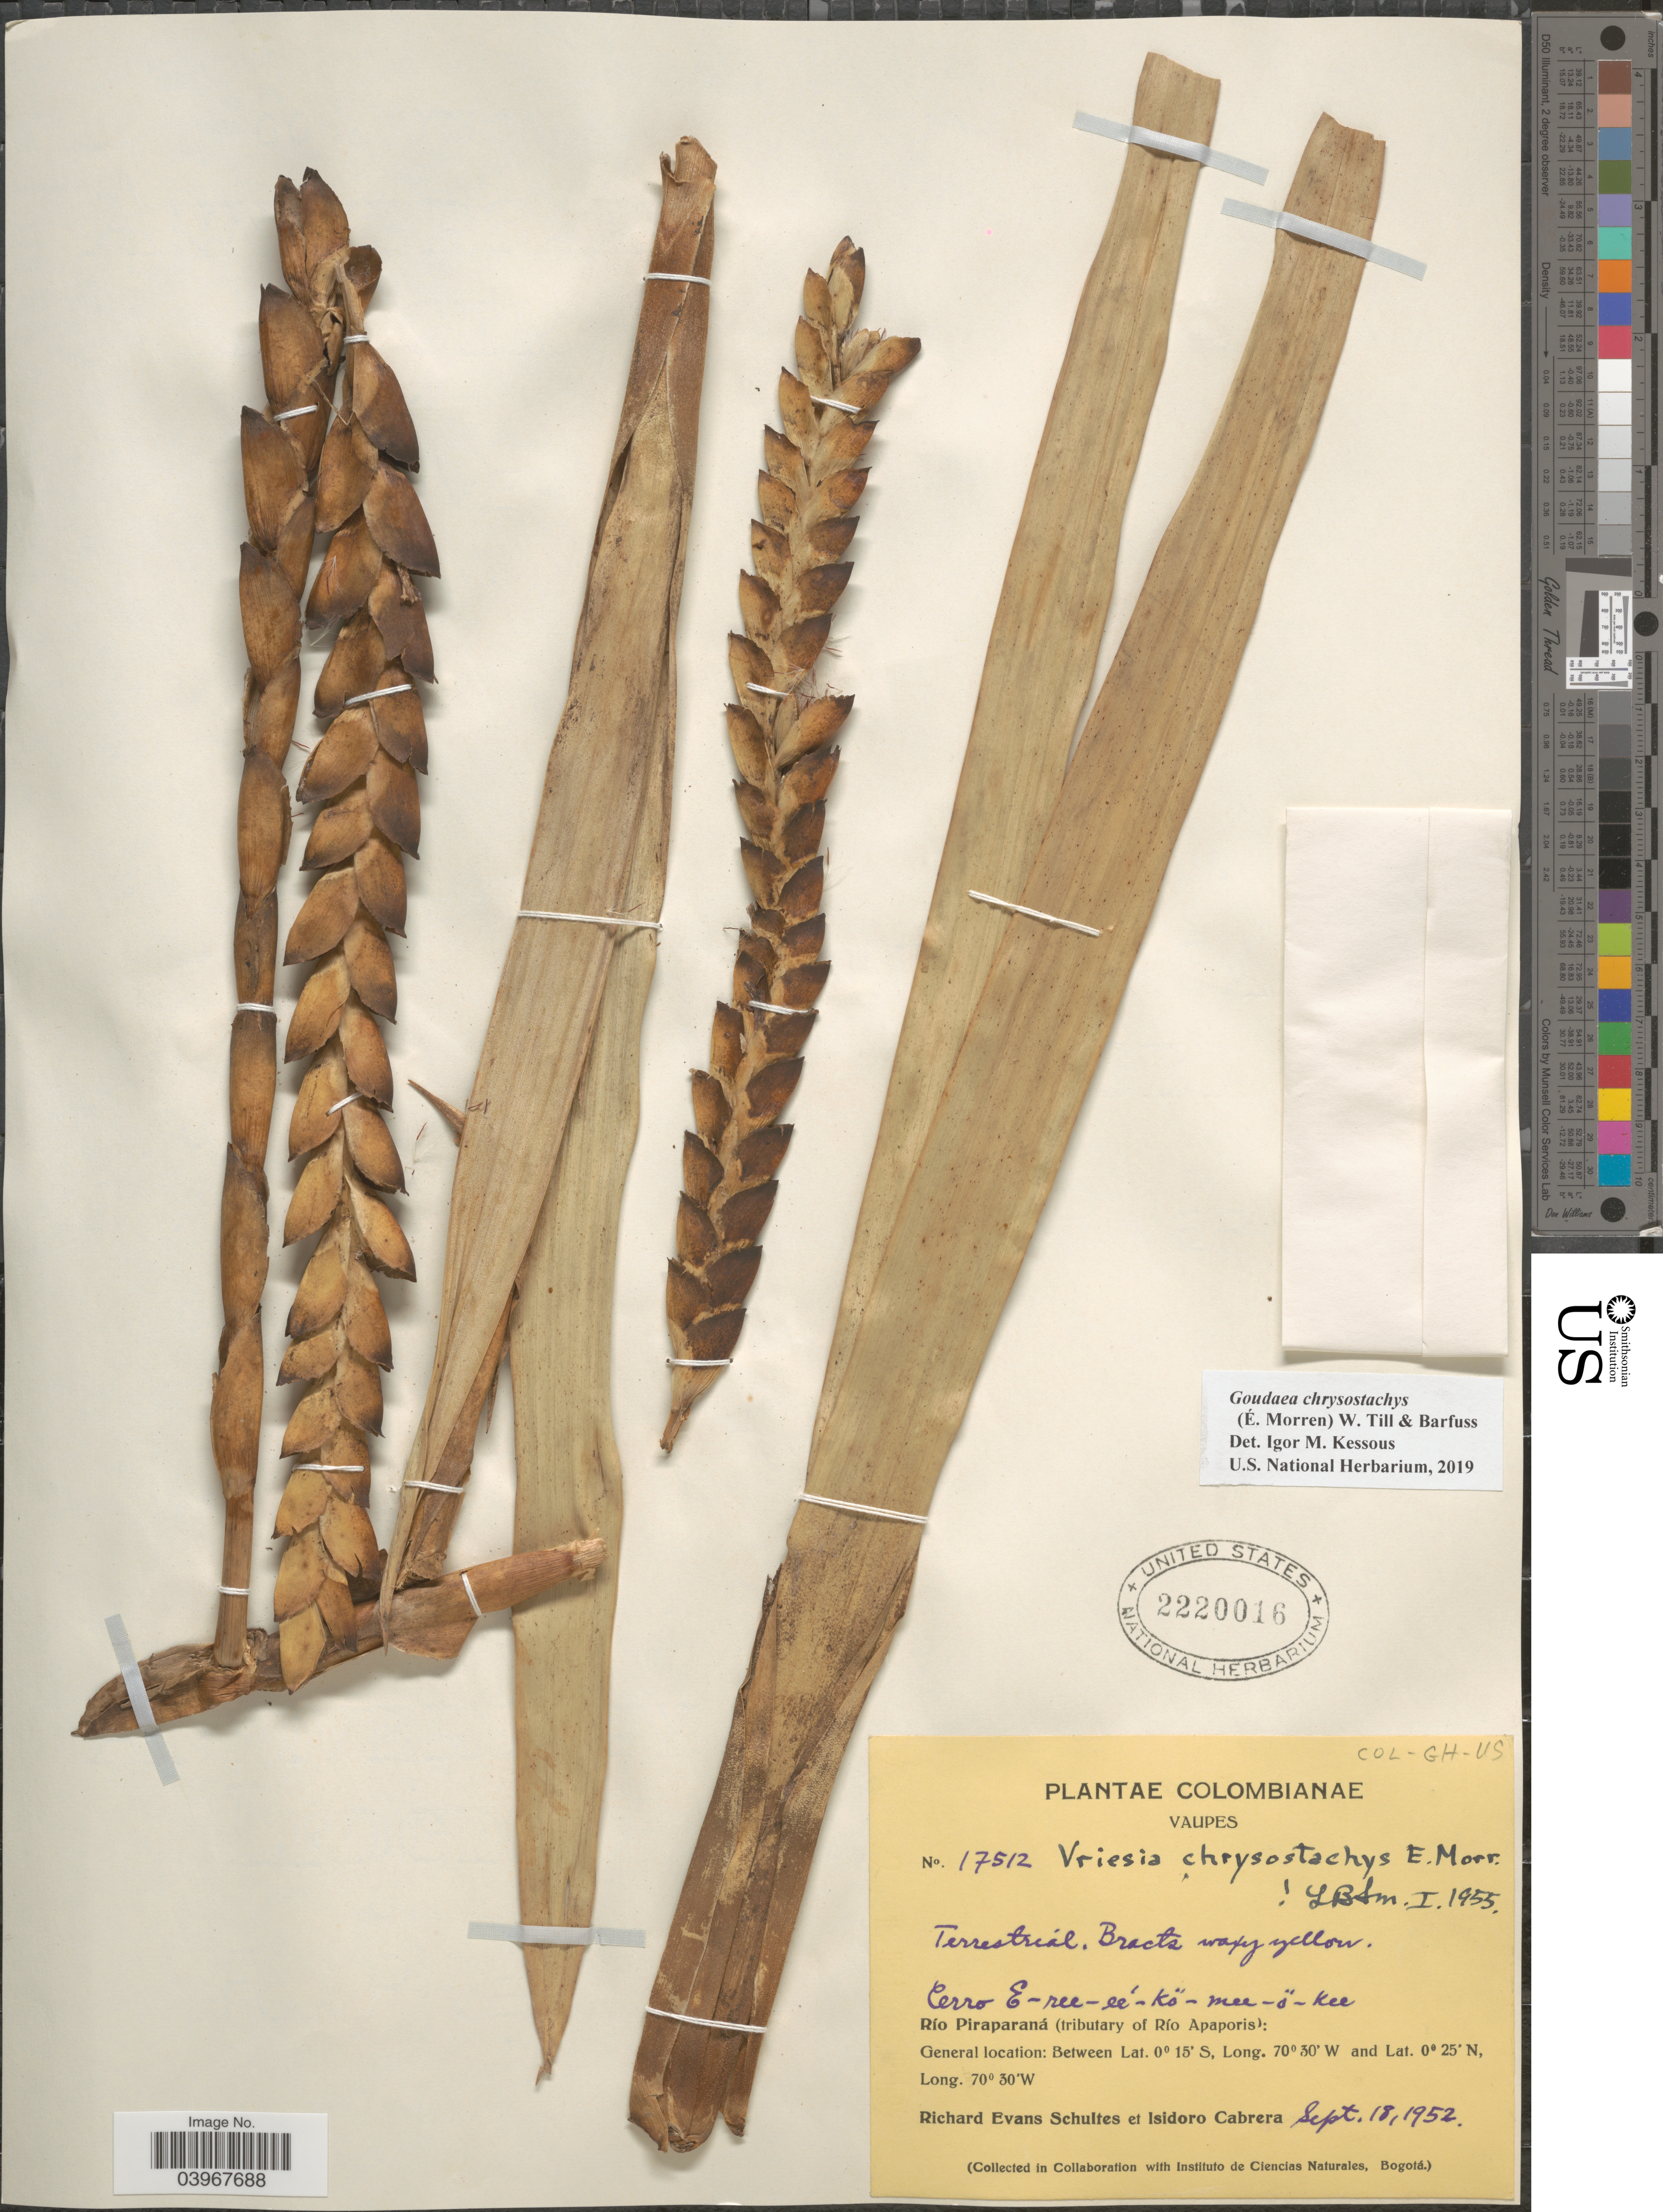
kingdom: Plantae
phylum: Tracheophyta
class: Liliopsida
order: Poales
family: Bromeliaceae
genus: Goudaea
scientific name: Goudaea chrysostachys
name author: (É. Morren) W. Till & Barfuss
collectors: R. E. Schultes & I. Cabrera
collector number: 17512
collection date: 1952-09-18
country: Colombia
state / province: Vaupés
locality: Cerro E-ree-eé-kö-mee-ö-kee. Río Piraparaná (tributary of Río Apaporis).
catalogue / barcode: US 2220016